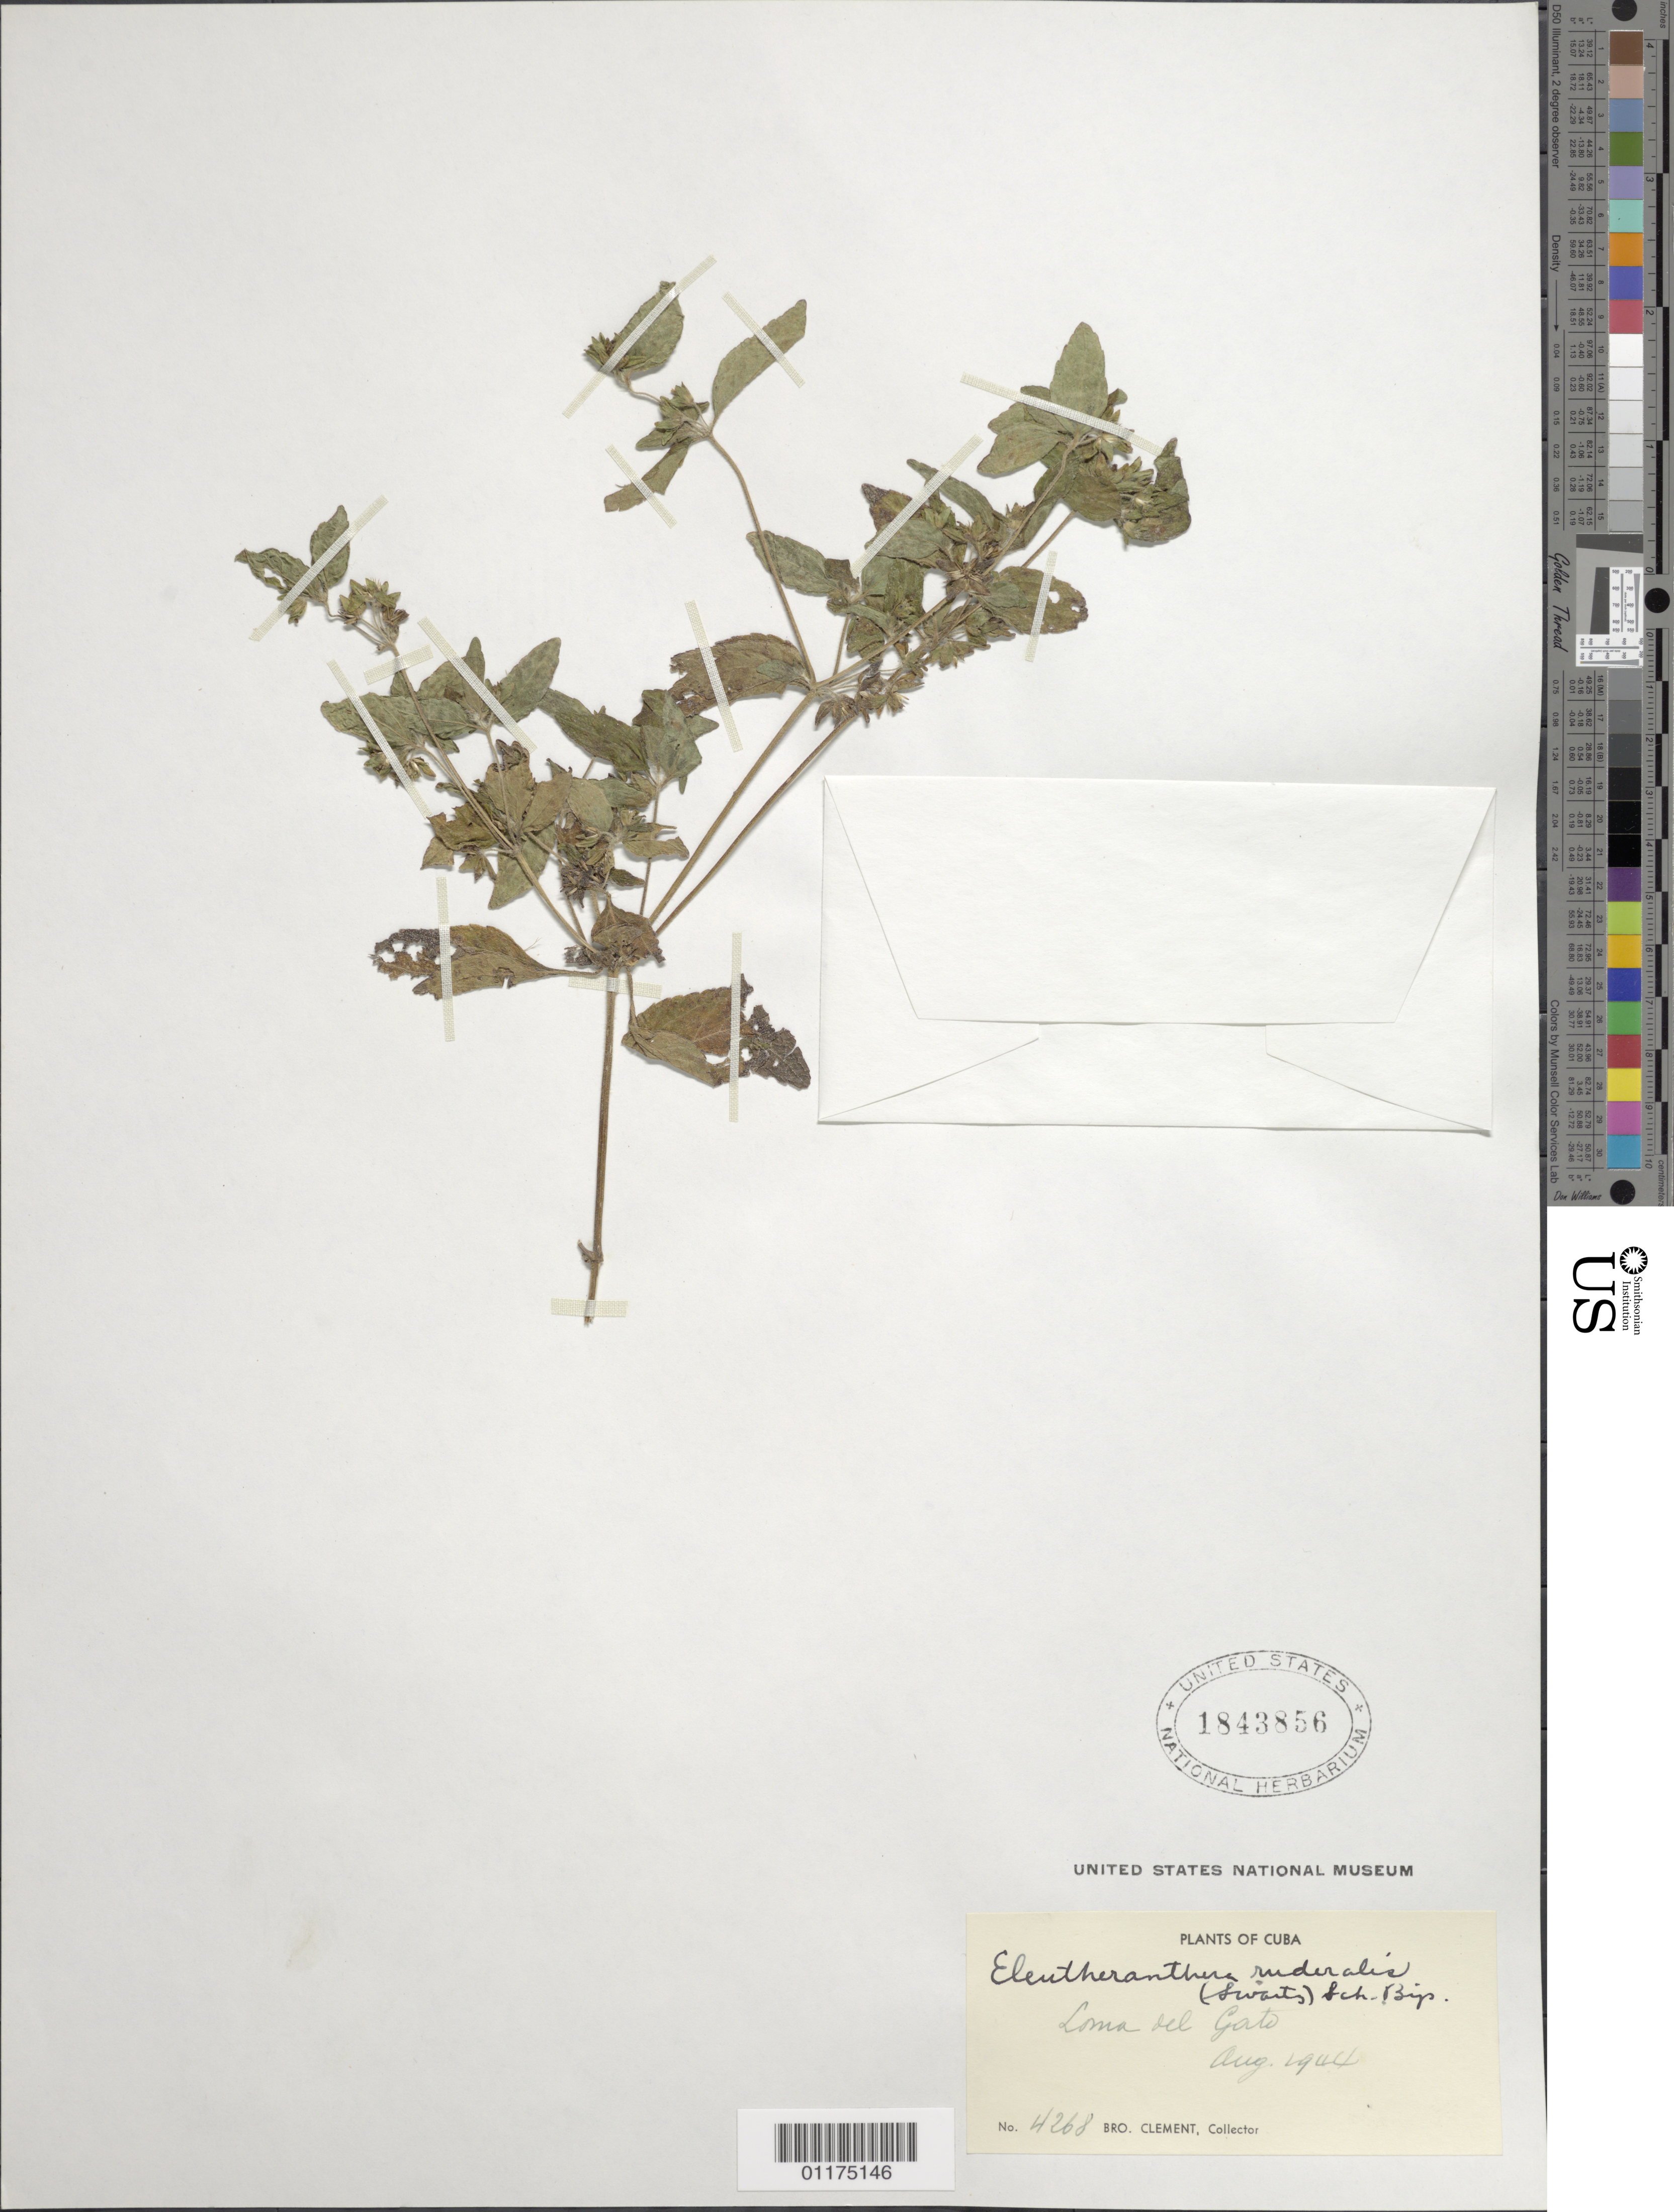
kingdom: Plantae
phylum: Tracheophyta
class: Magnoliopsida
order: Asterales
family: Asteraceae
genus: Eleutheranthera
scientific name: Eleutheranthera ruderalis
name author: (Sw.) Sch. Bip.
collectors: B. Clement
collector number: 4268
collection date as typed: Aug 1944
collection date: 1944-08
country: Cuba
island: Cuba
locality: Loma del Gato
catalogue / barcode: US 1843856